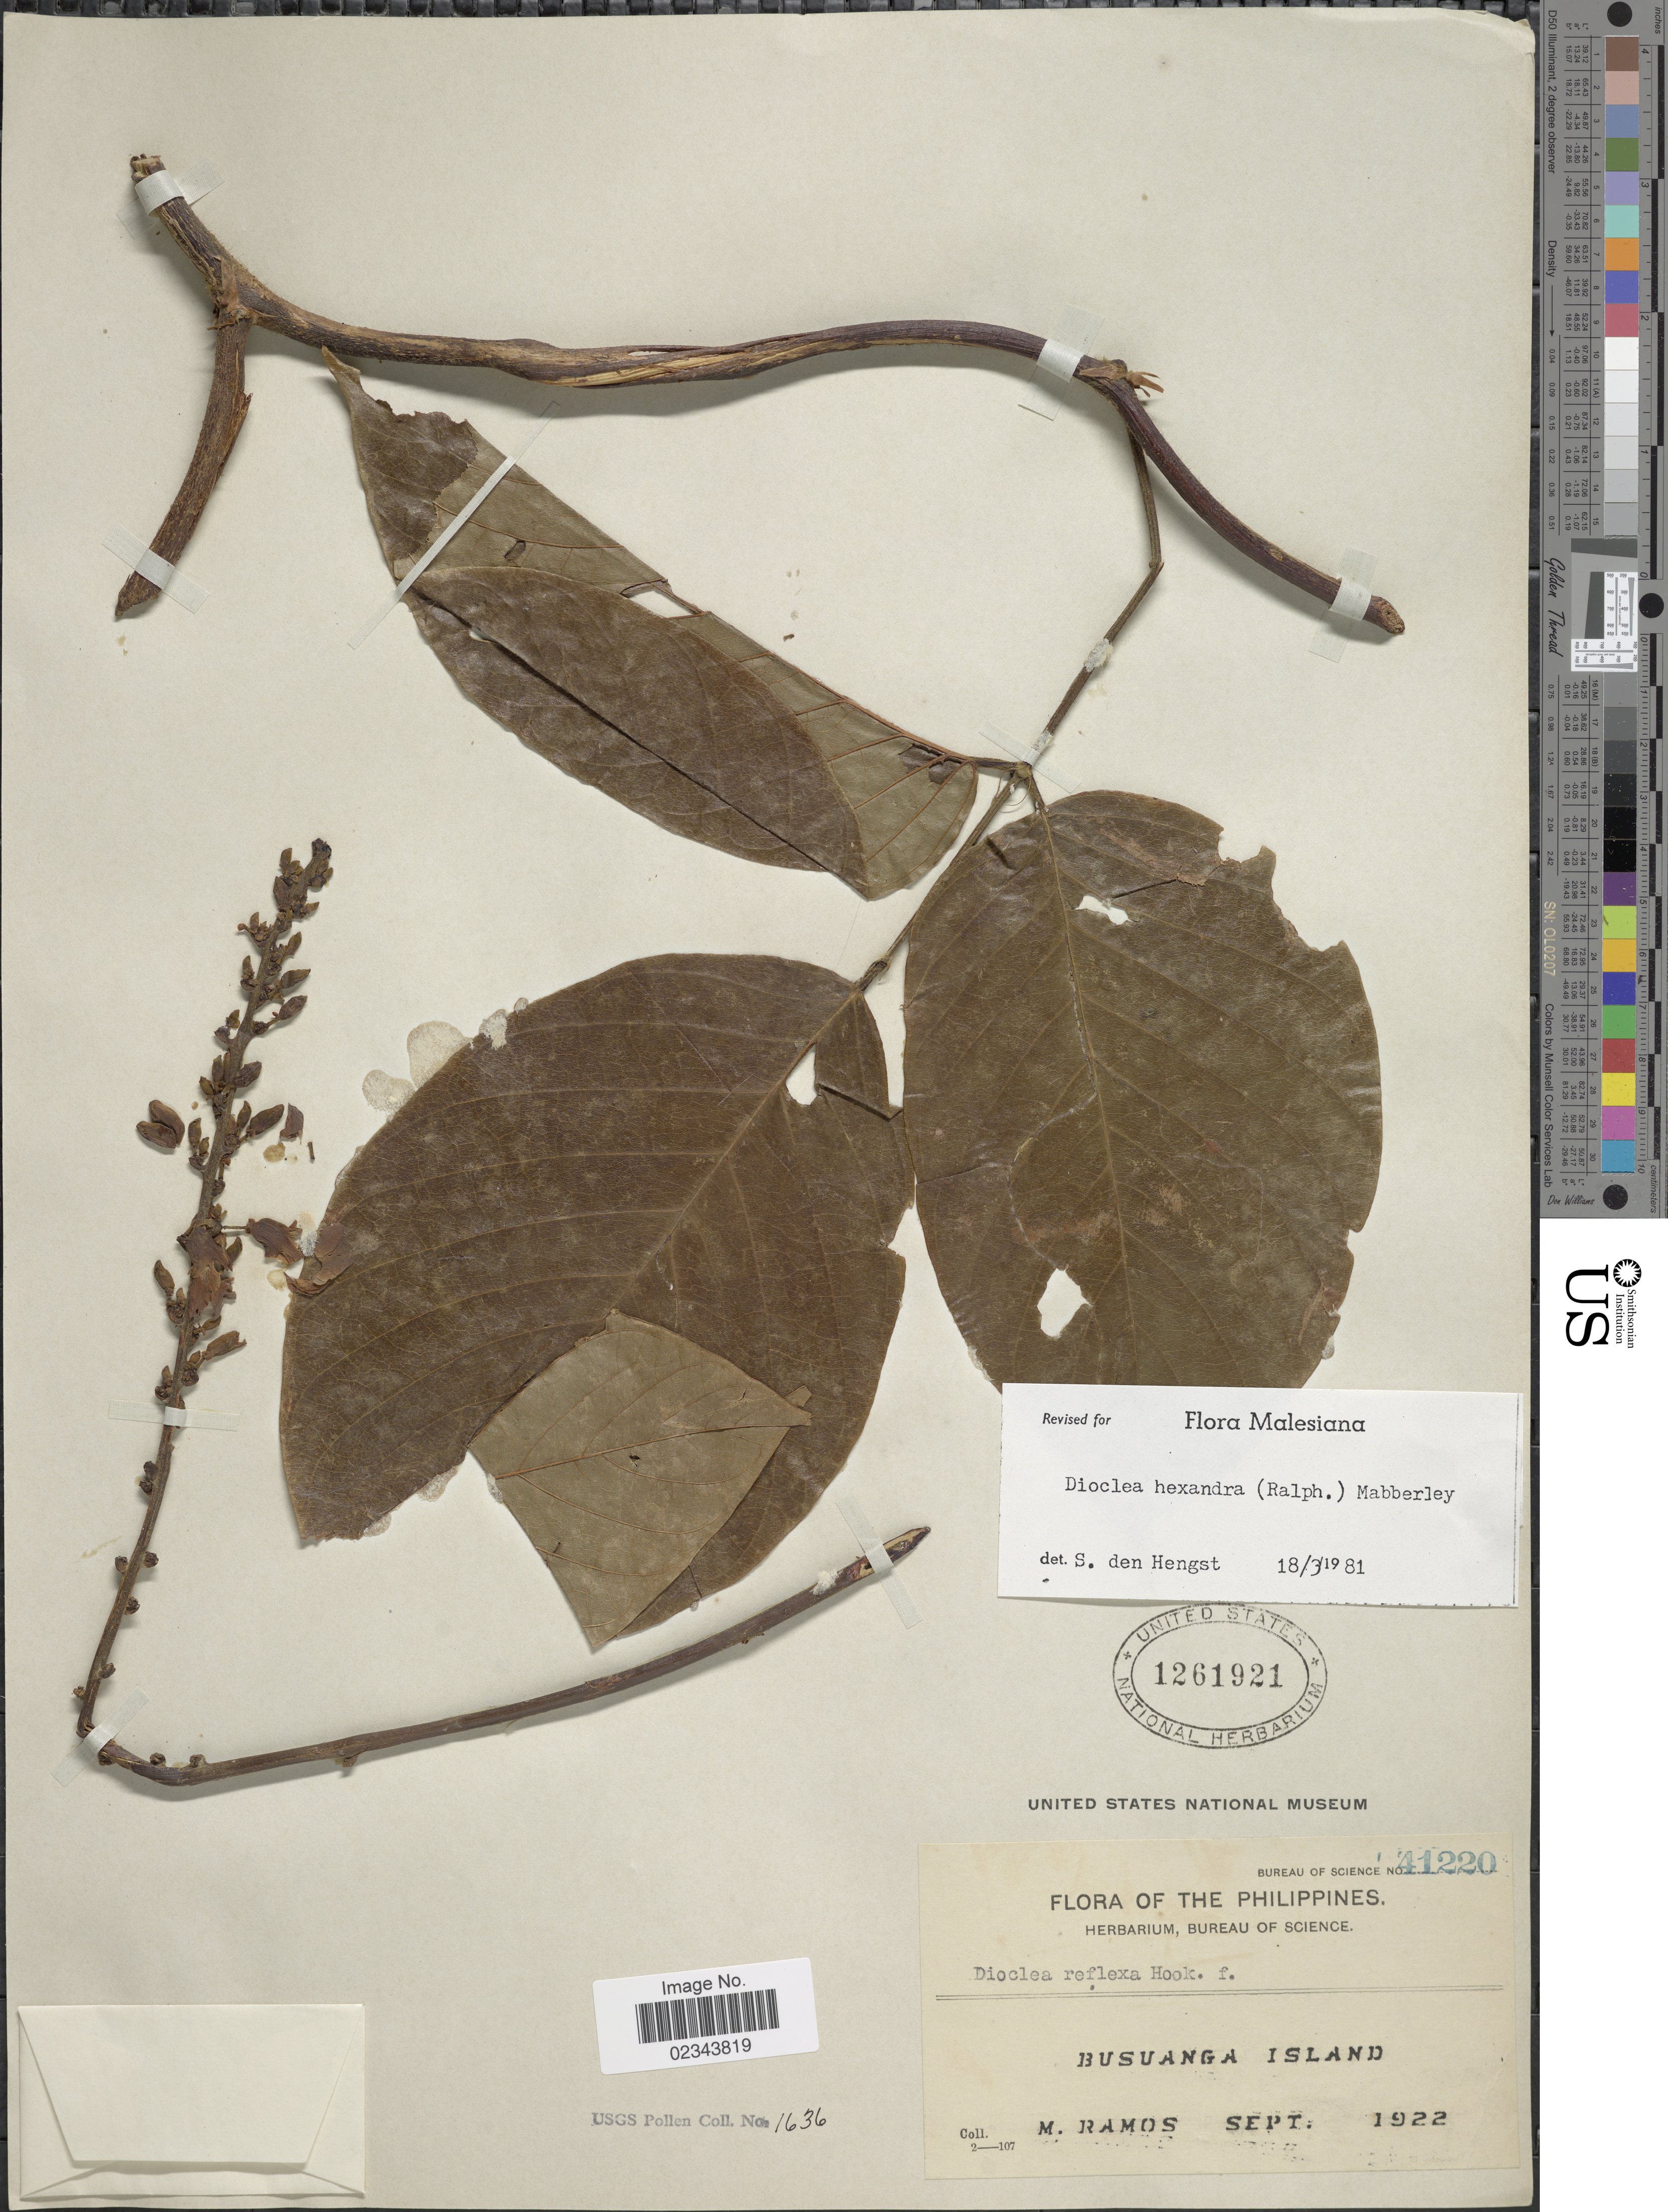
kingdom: Plantae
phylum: Tracheophyta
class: Magnoliopsida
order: Fabales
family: Fabaceae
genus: Macropsychanthus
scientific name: Macropsychanthus hexander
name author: (Ralph) L.P. Queiroz & Snak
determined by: Strong, Mark T., (BOT), Smithsonian Institution - National Museum of Natural History (UNITED STATES)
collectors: M. Ramos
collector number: Bureau of Science 41220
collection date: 1922-09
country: Philippines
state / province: Mimaropa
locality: Busuanga Island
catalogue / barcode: US 1261921